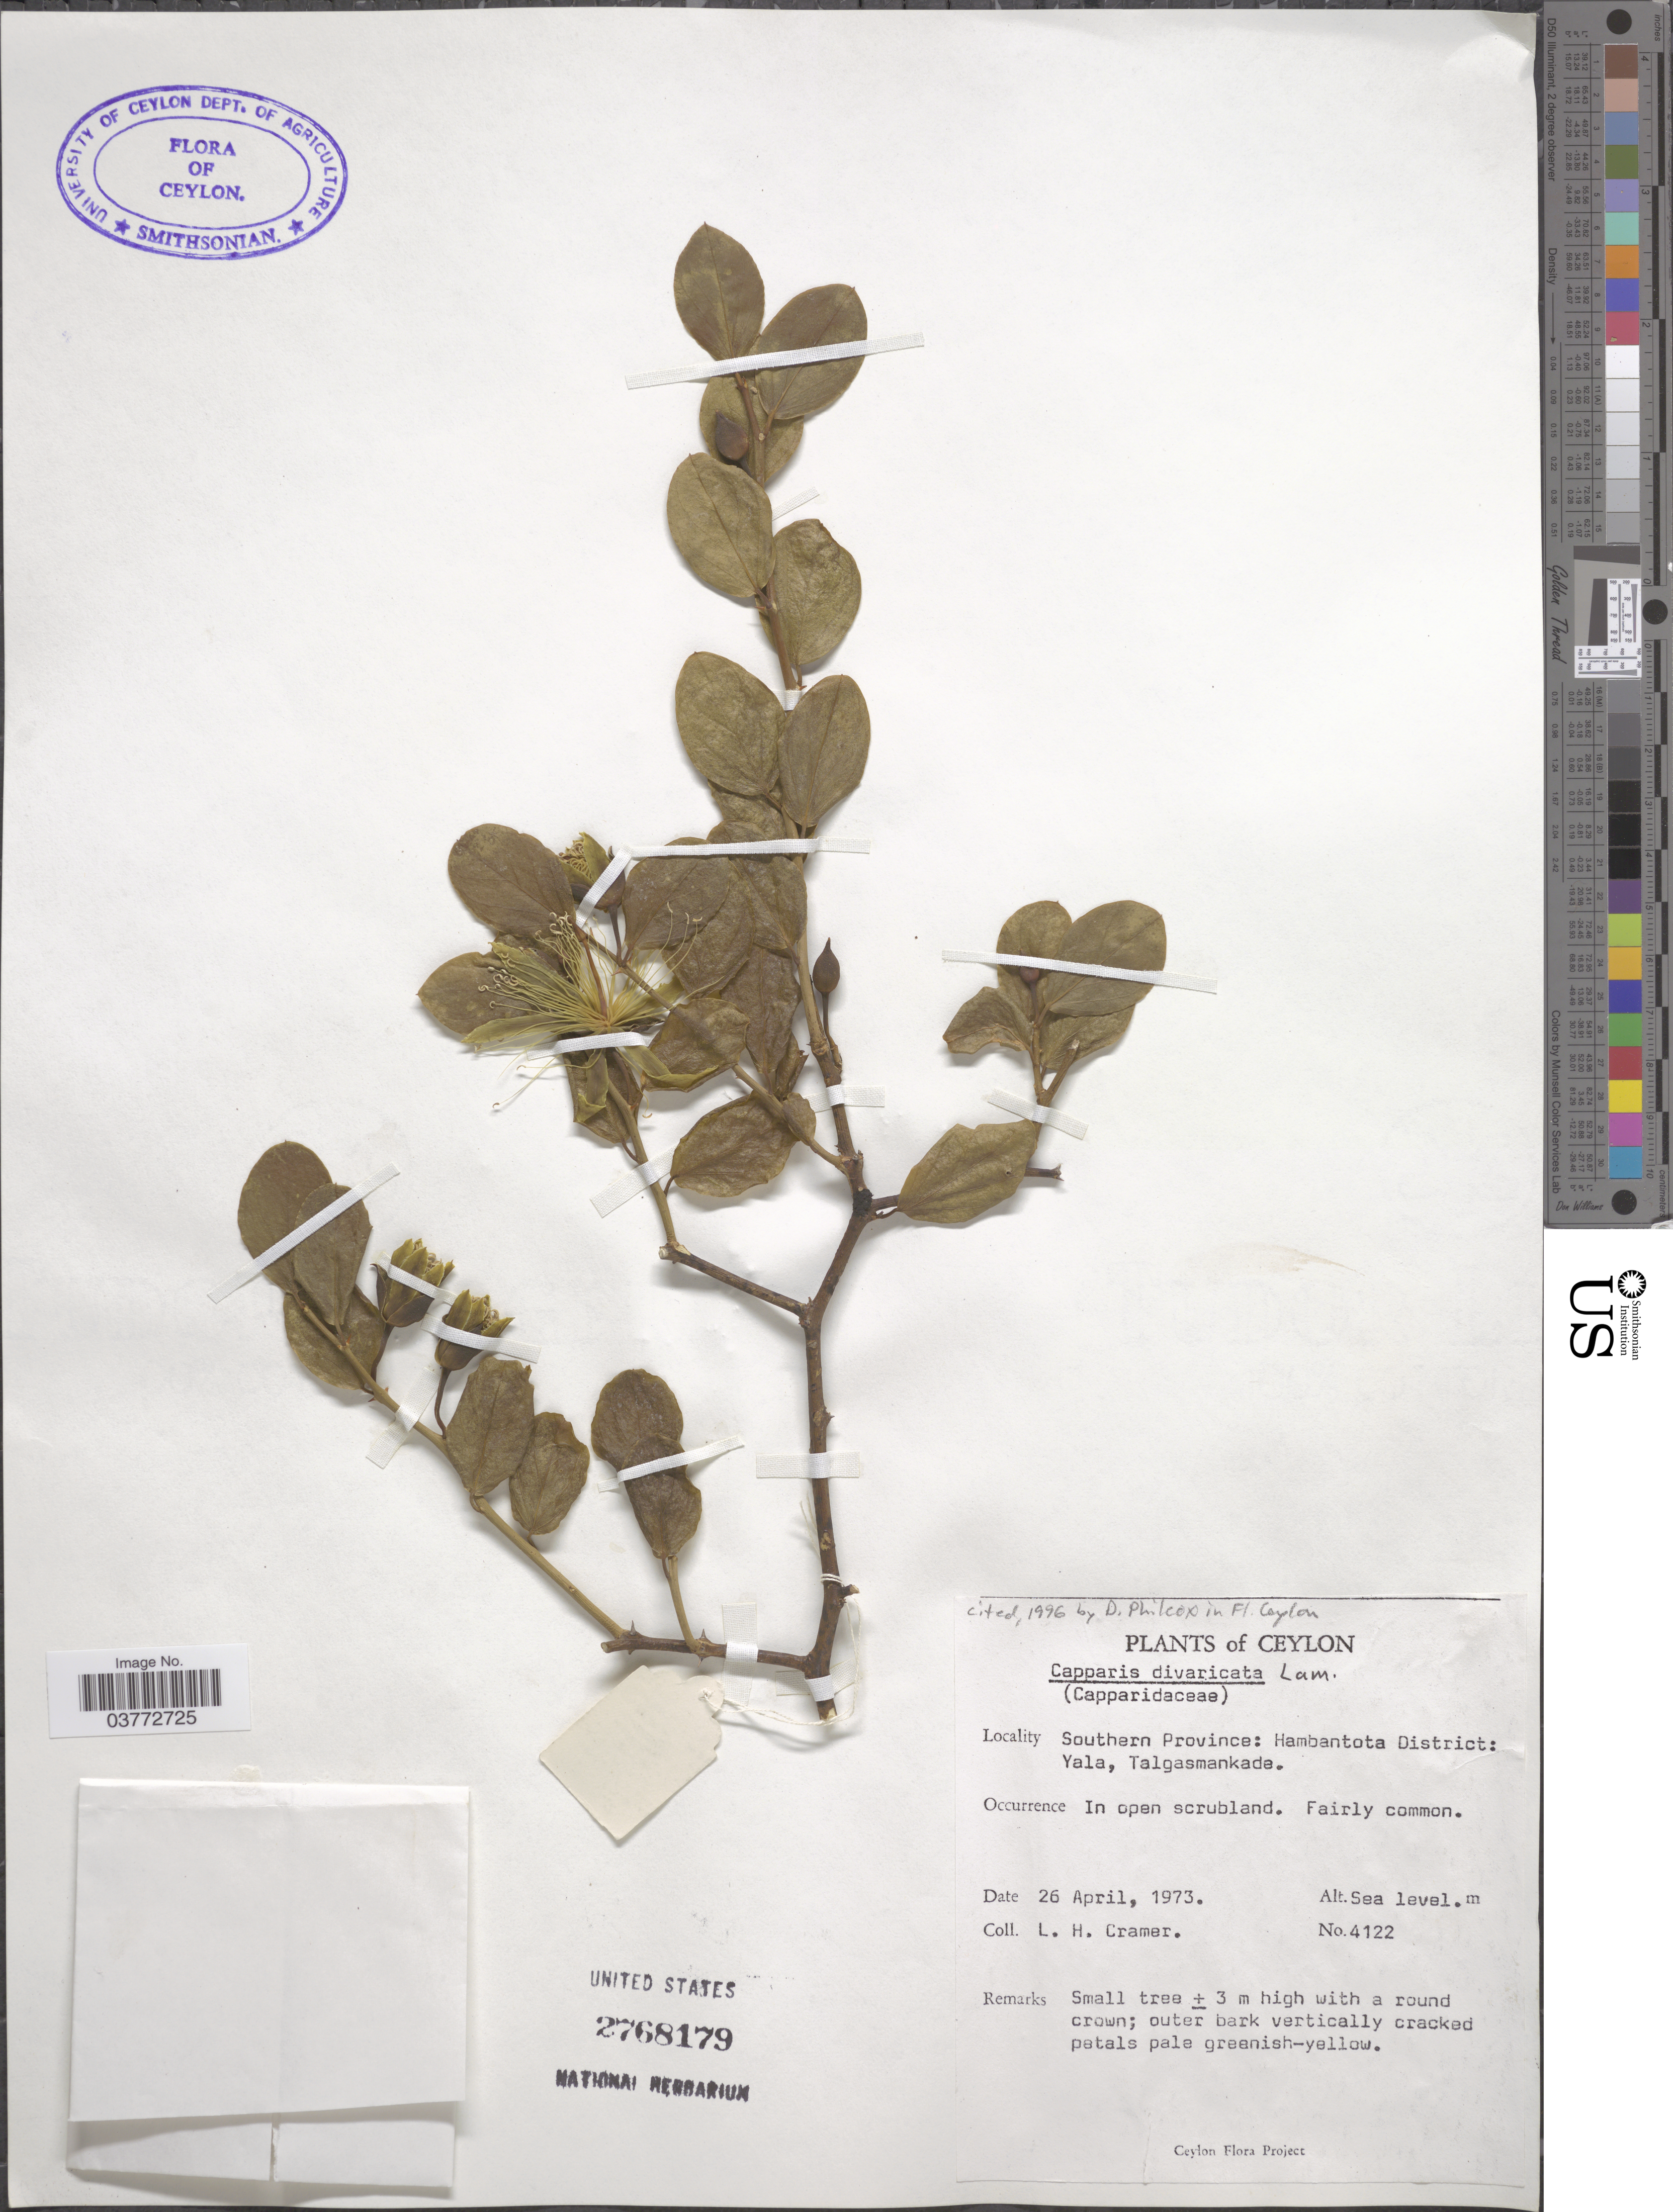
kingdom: Plantae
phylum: Tracheophyta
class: Magnoliopsida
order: Brassicales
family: Capparaceae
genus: Capparis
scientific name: Capparis divaricata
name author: Lam.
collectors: L. H. Cramer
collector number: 4122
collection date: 1973-04-26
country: Sri Lanka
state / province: Southern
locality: Ceylon. Hambantota District: Yala, Talgasmankade.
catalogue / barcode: US 2768179